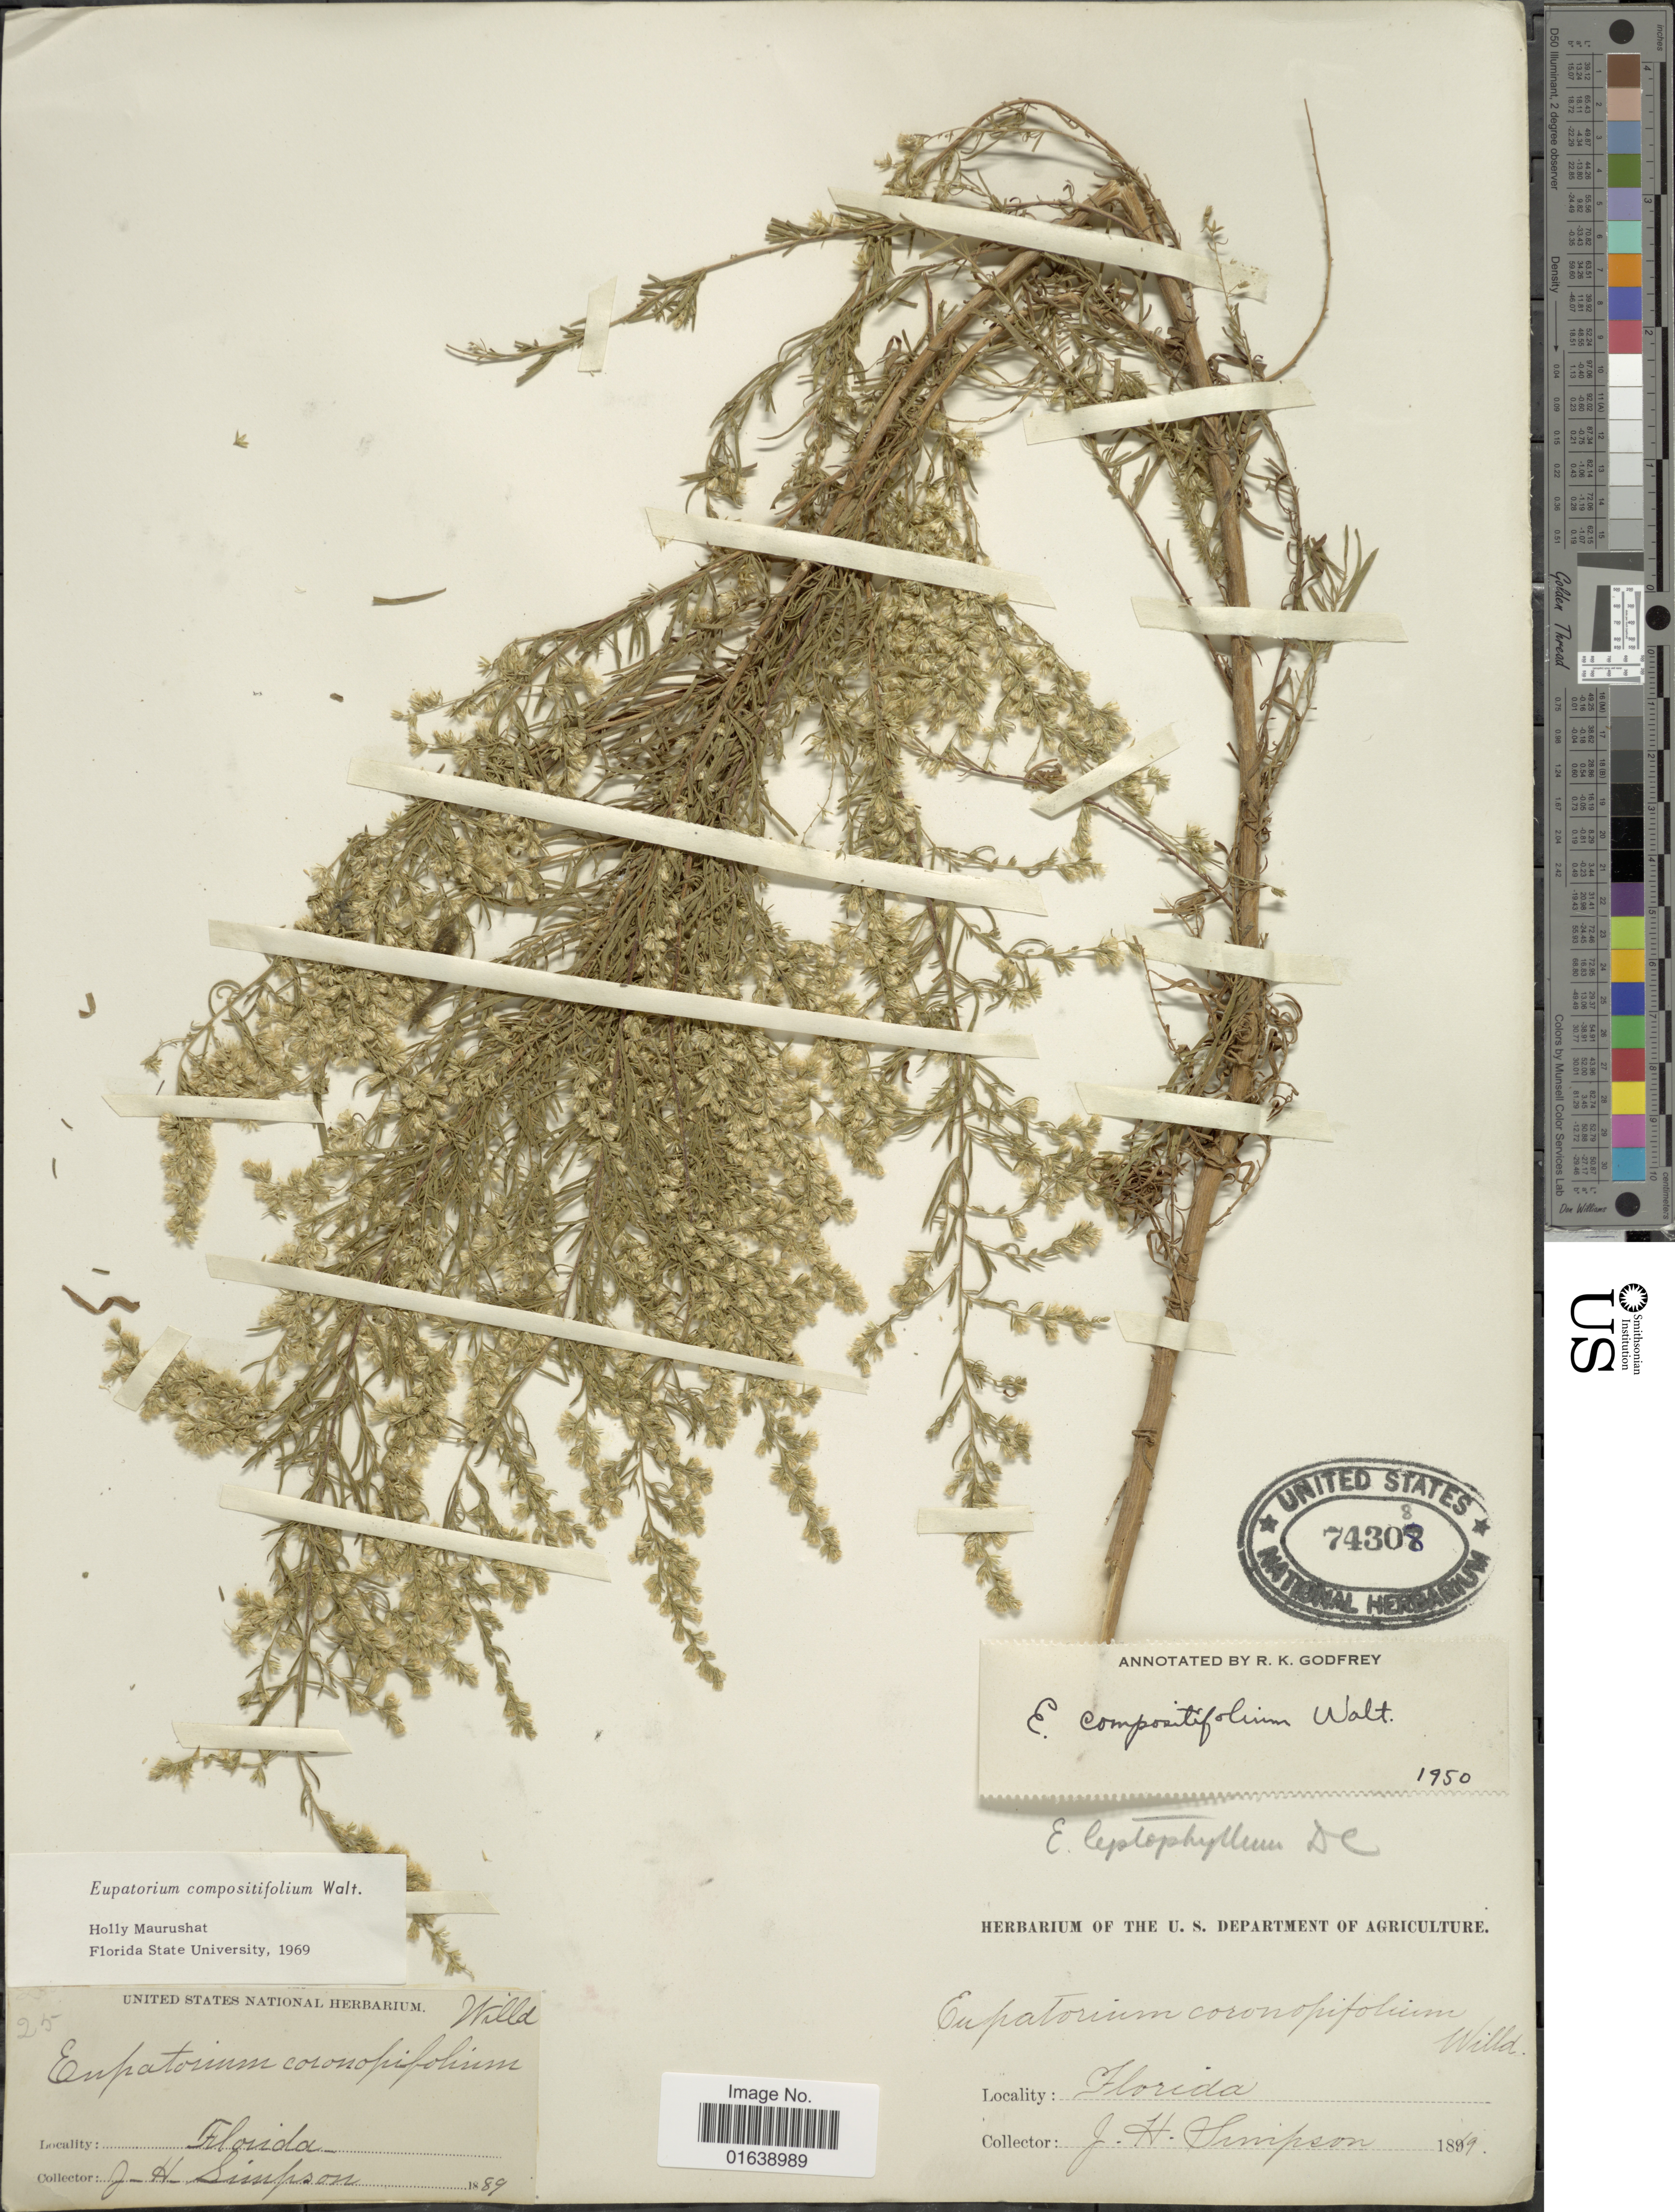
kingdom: Plantae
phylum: Tracheophyta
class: Magnoliopsida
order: Asterales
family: Asteraceae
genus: Eupatorium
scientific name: Eupatorium compositifolium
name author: Walter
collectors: J. H. Simpson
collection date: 1889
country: United States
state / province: Florida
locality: Florida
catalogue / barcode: US 74308